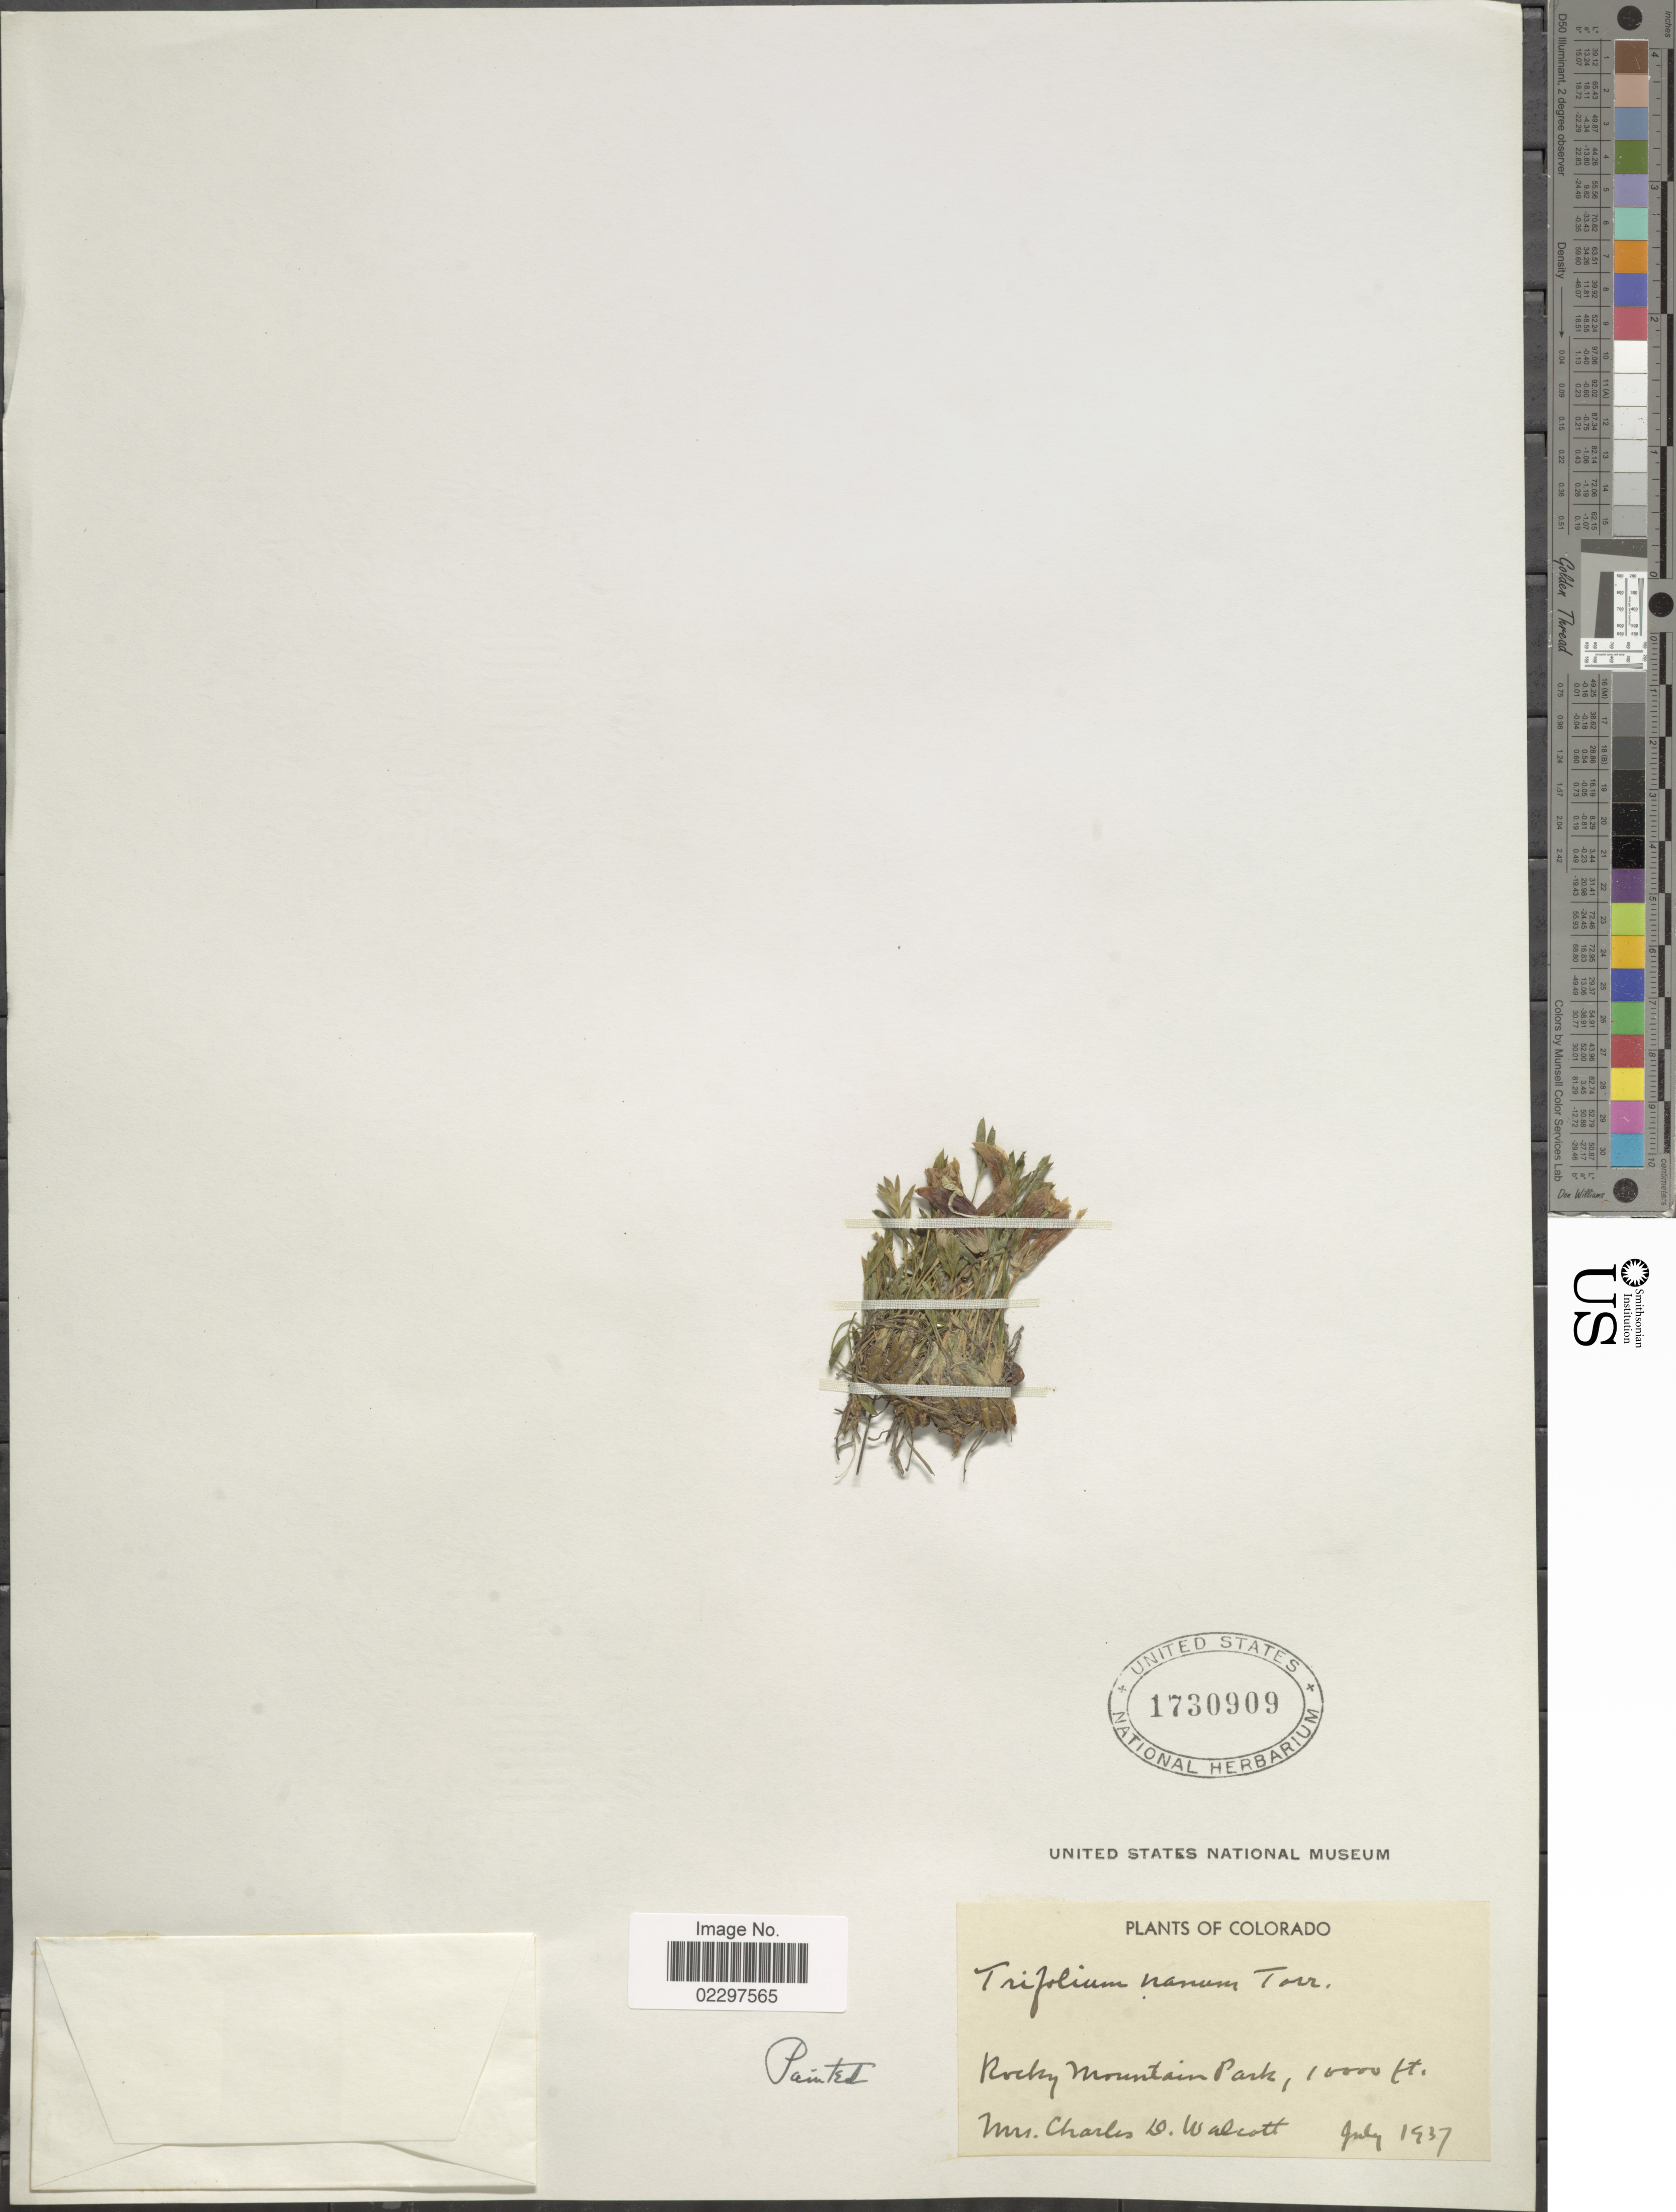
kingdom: Plantae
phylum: Tracheophyta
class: Magnoliopsida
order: Fabales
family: Fabaceae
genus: Trifolium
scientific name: Trifolium nanum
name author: Torr.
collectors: C. Walcott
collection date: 1937-07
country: United States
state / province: Colorado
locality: Rocky Mountain Park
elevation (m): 3048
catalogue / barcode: US 1730909